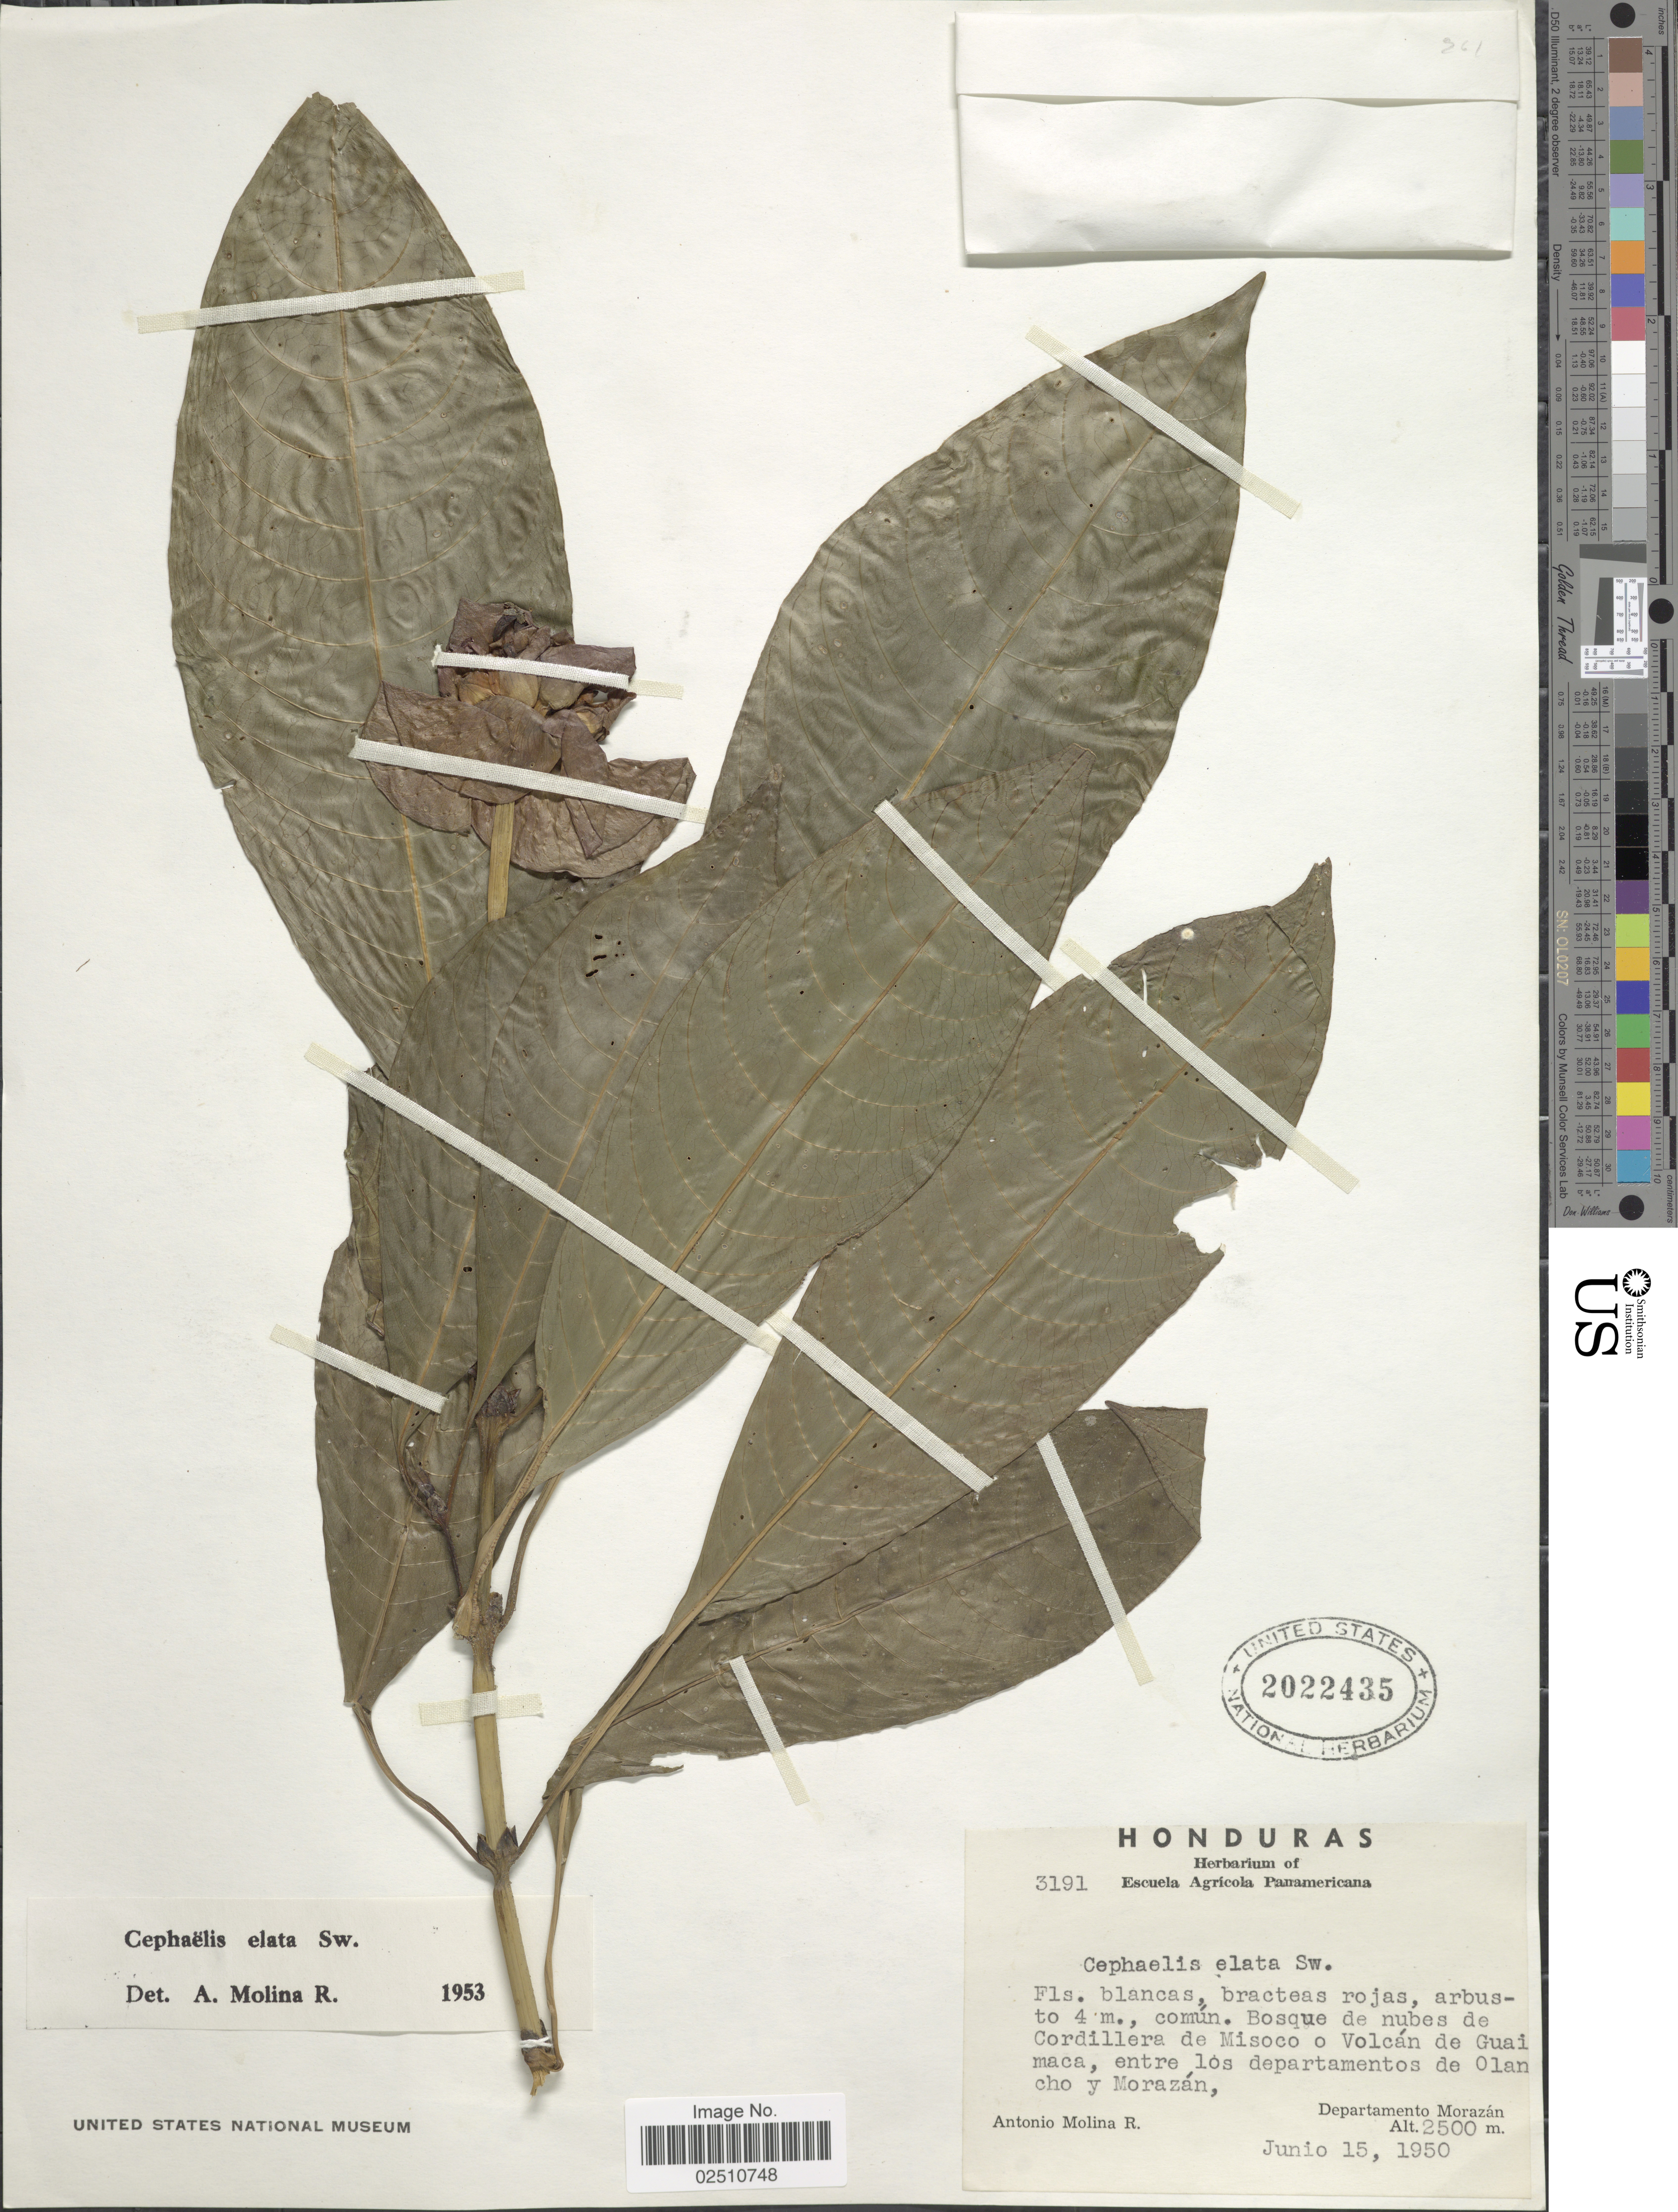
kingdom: Plantae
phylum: Tracheophyta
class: Magnoliopsida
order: Gentianales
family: Rubiaceae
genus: Psychotria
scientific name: Psychotria elata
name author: (Sw.) Hammel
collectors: A. Molina R.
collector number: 3191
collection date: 1950-06-15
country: Honduras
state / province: Fco. Morazán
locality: Cordillera de Misoco o Vaolcan de Guaimaca, entre los departamentos de Olancho y Morazan, departamento Morazan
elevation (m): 2500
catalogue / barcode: US 2022435